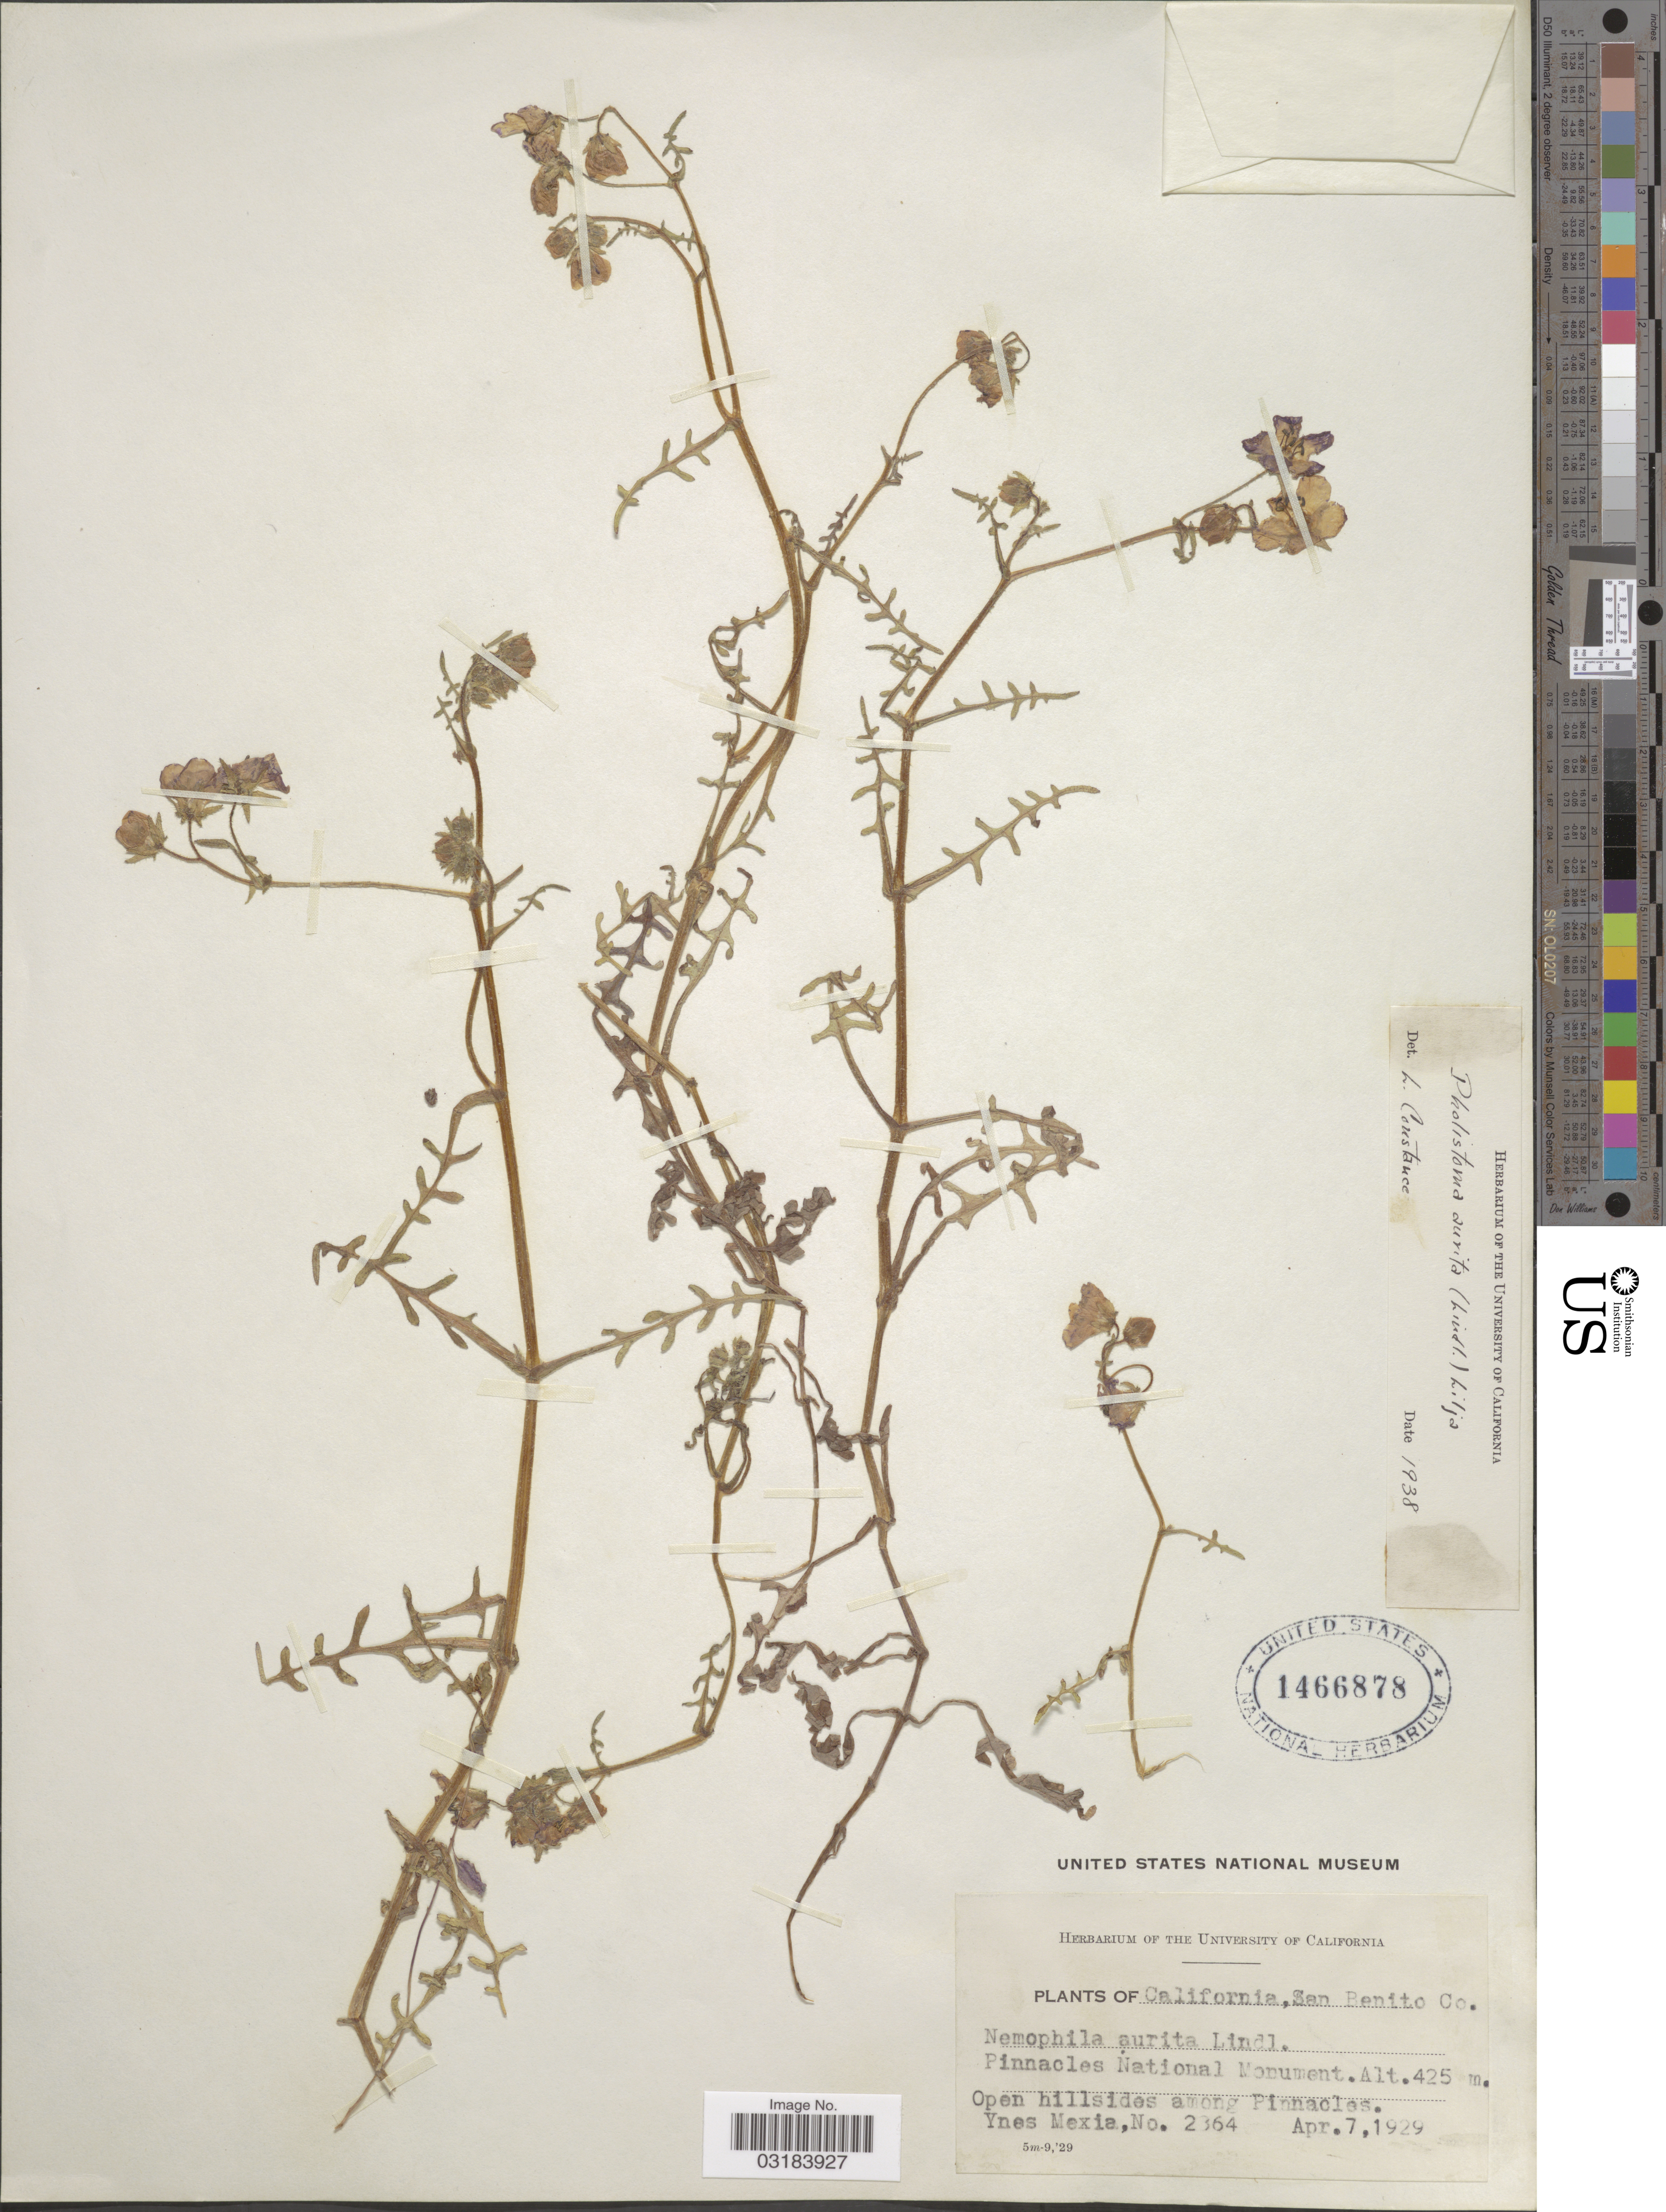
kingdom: Plantae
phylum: Tracheophyta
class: Magnoliopsida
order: Boraginales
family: Hydrophyllaceae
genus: Pholistoma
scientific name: Pholistoma auritum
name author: (Lindl.) Lilja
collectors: Y. Mexia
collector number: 2364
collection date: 1929-04-07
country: United States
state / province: California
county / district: San Benito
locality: San Benito Co.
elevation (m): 425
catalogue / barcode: US 1466878